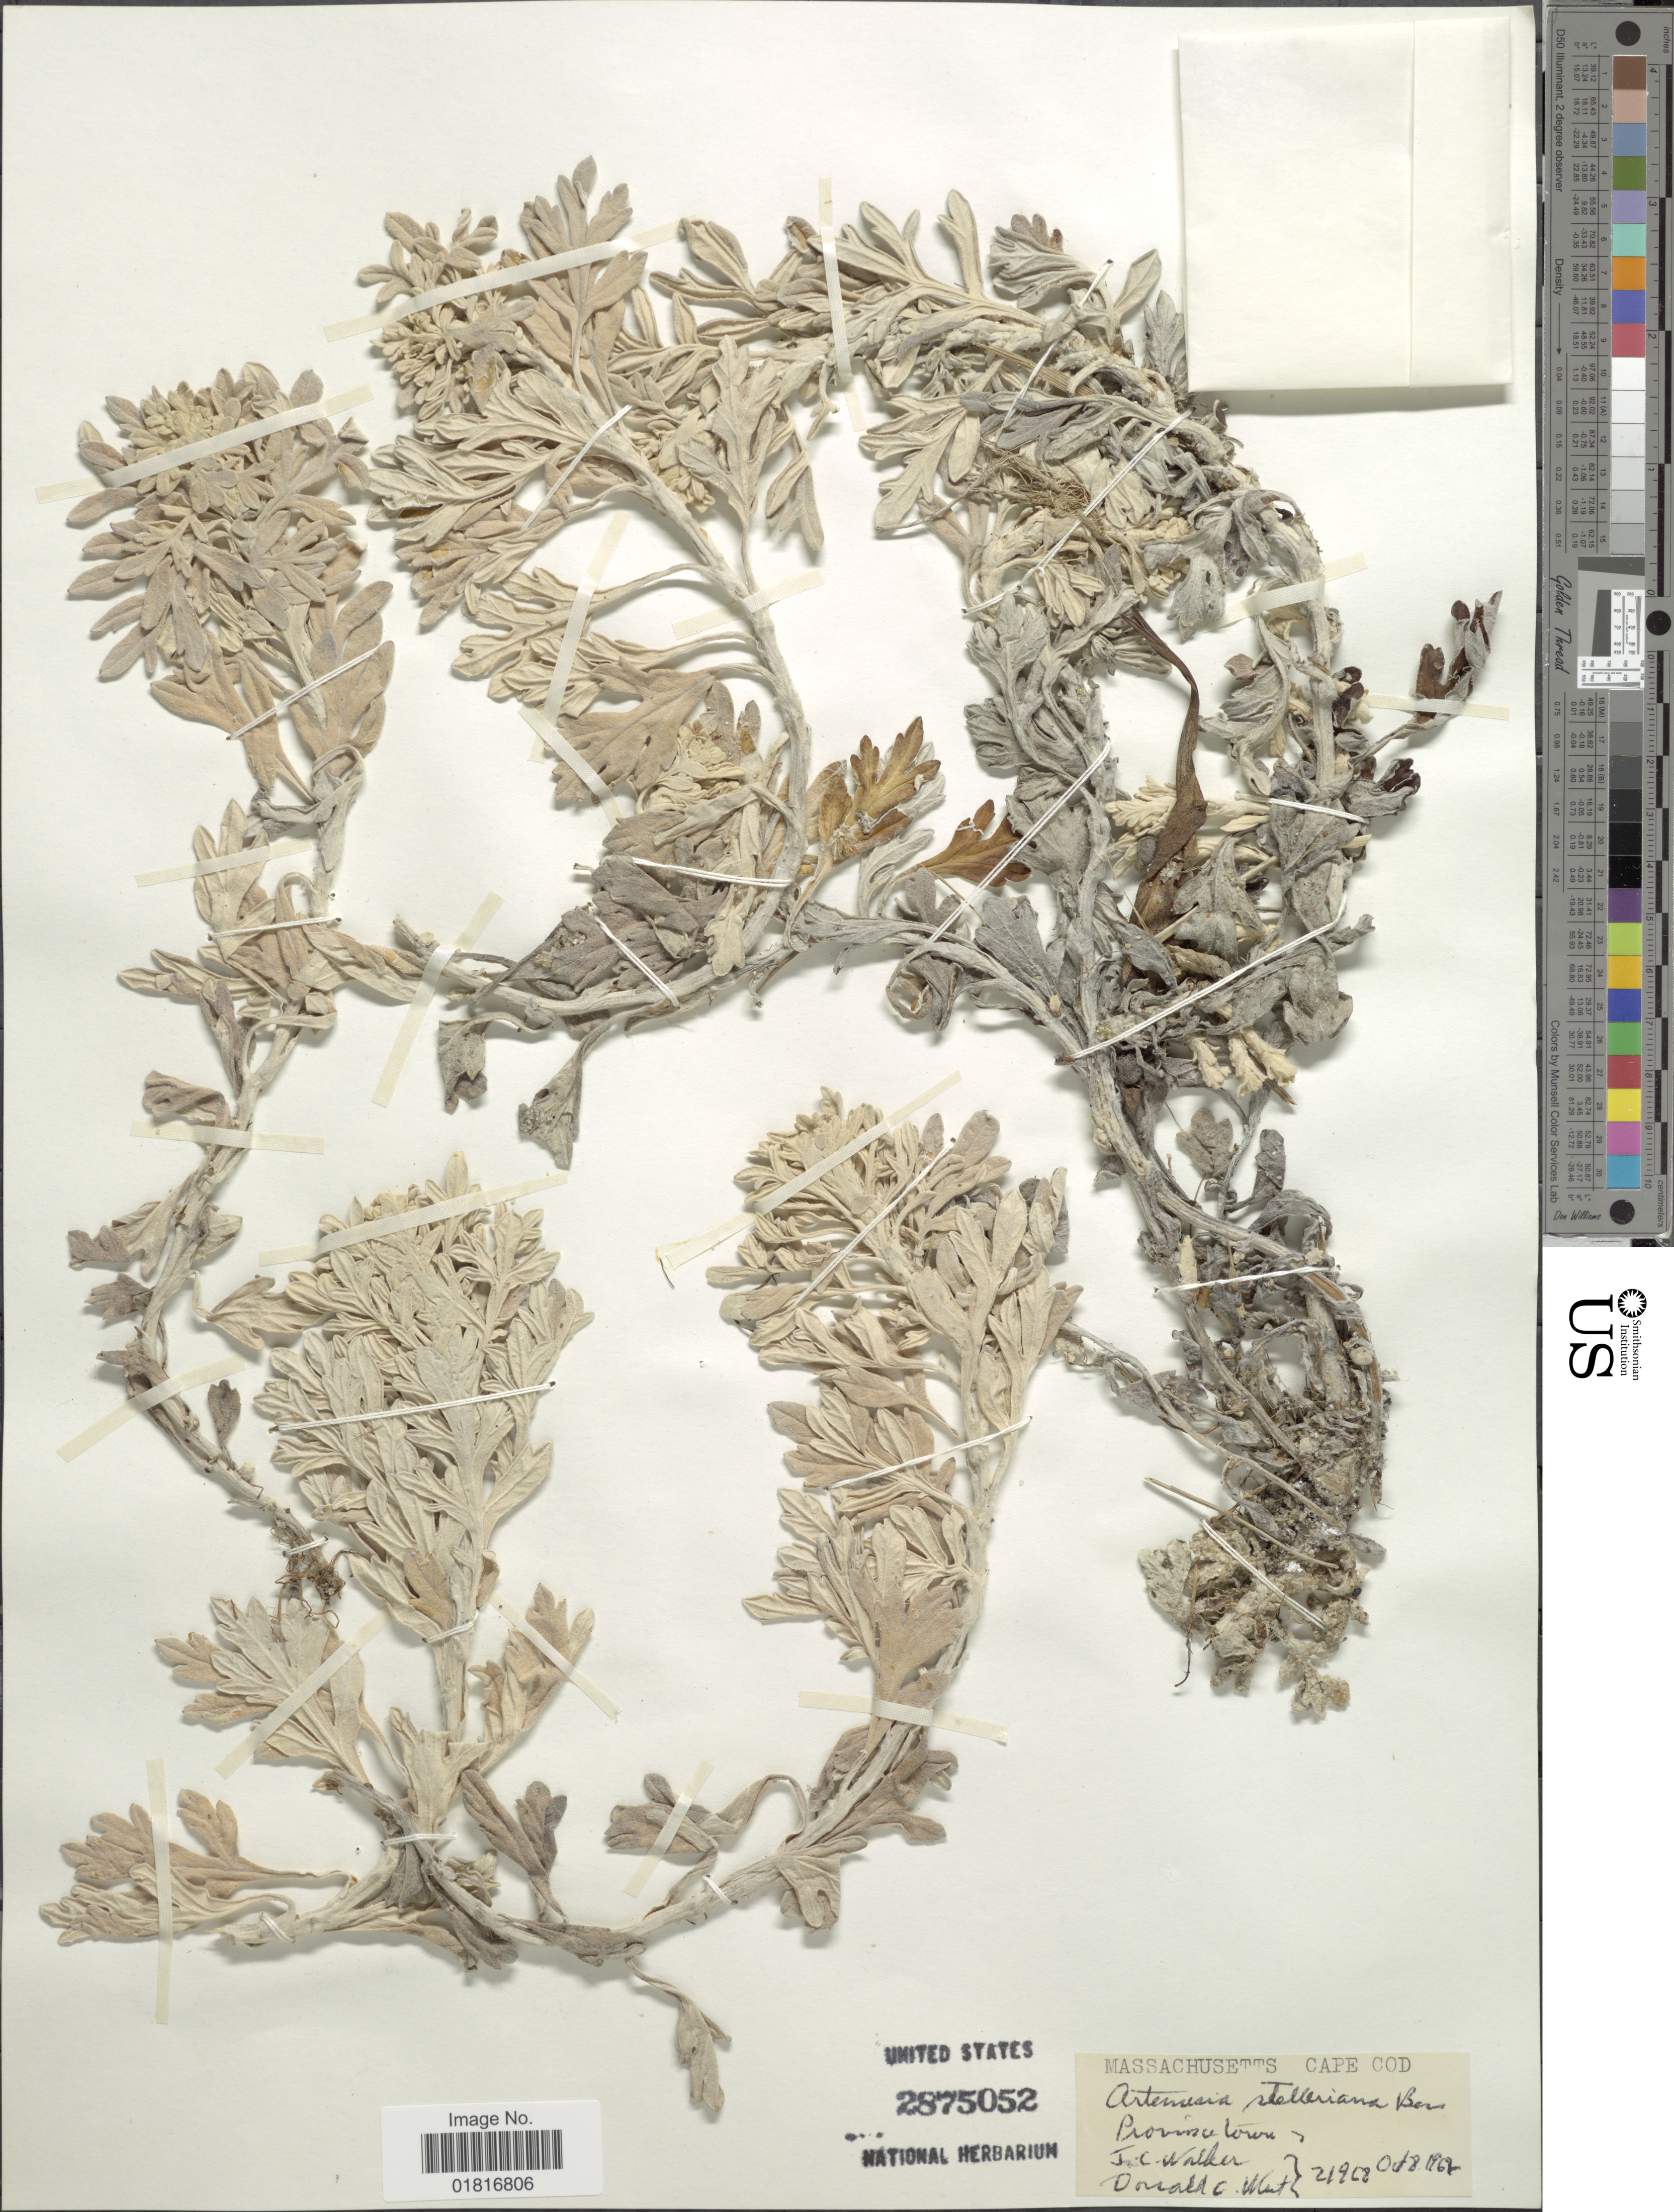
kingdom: Plantae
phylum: Tracheophyta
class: Magnoliopsida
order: Asterales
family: Asteraceae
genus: Artemisia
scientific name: Artemisia stelleriana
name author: Besser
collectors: J. Walker & D. Wert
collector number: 21968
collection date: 1962-10-08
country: United States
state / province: Massachusetts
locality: Cape Cod, Province town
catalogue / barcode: US 2875052